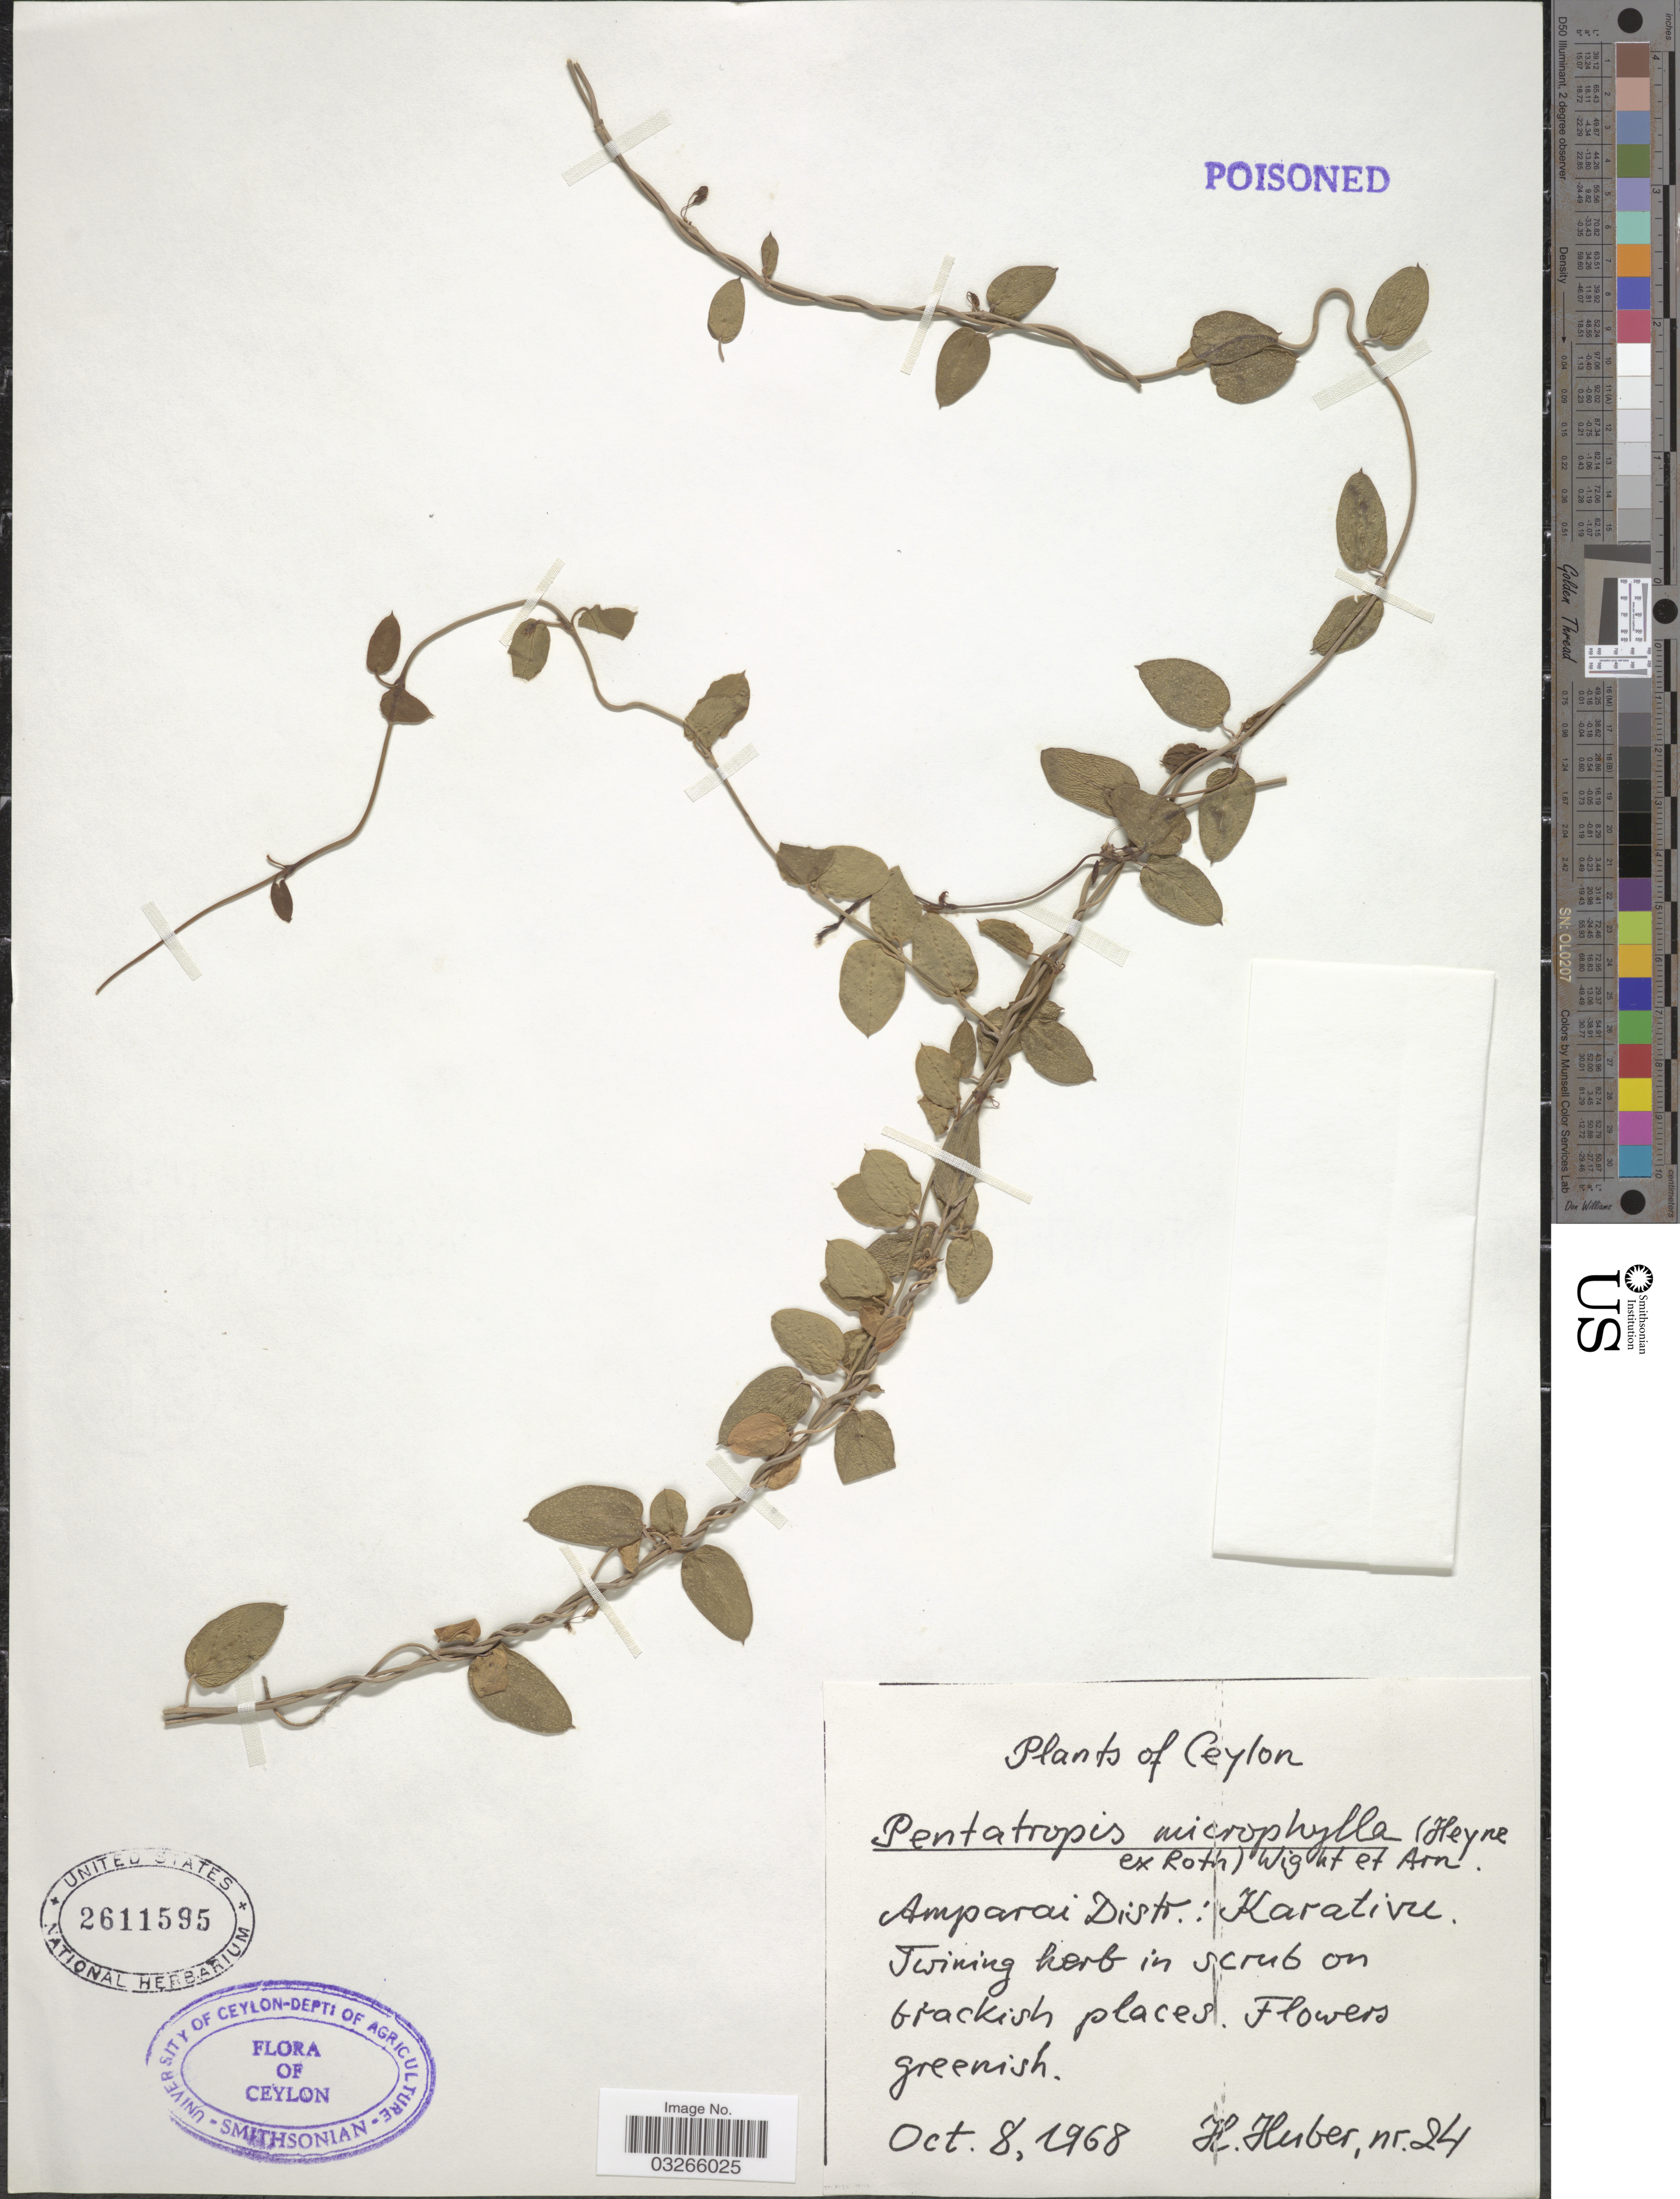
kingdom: Plantae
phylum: Tracheophyta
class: Magnoliopsida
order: Gentianales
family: Apocynaceae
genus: Pentatropis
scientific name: Pentatropis microphylla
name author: (A. Roth ex Schult.) Wight & Arn.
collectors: H. Huber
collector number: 24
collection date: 1968-10-08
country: Sri Lanka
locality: Ceylon. Amparai Distr.: Karativu.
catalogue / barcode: US 2611595